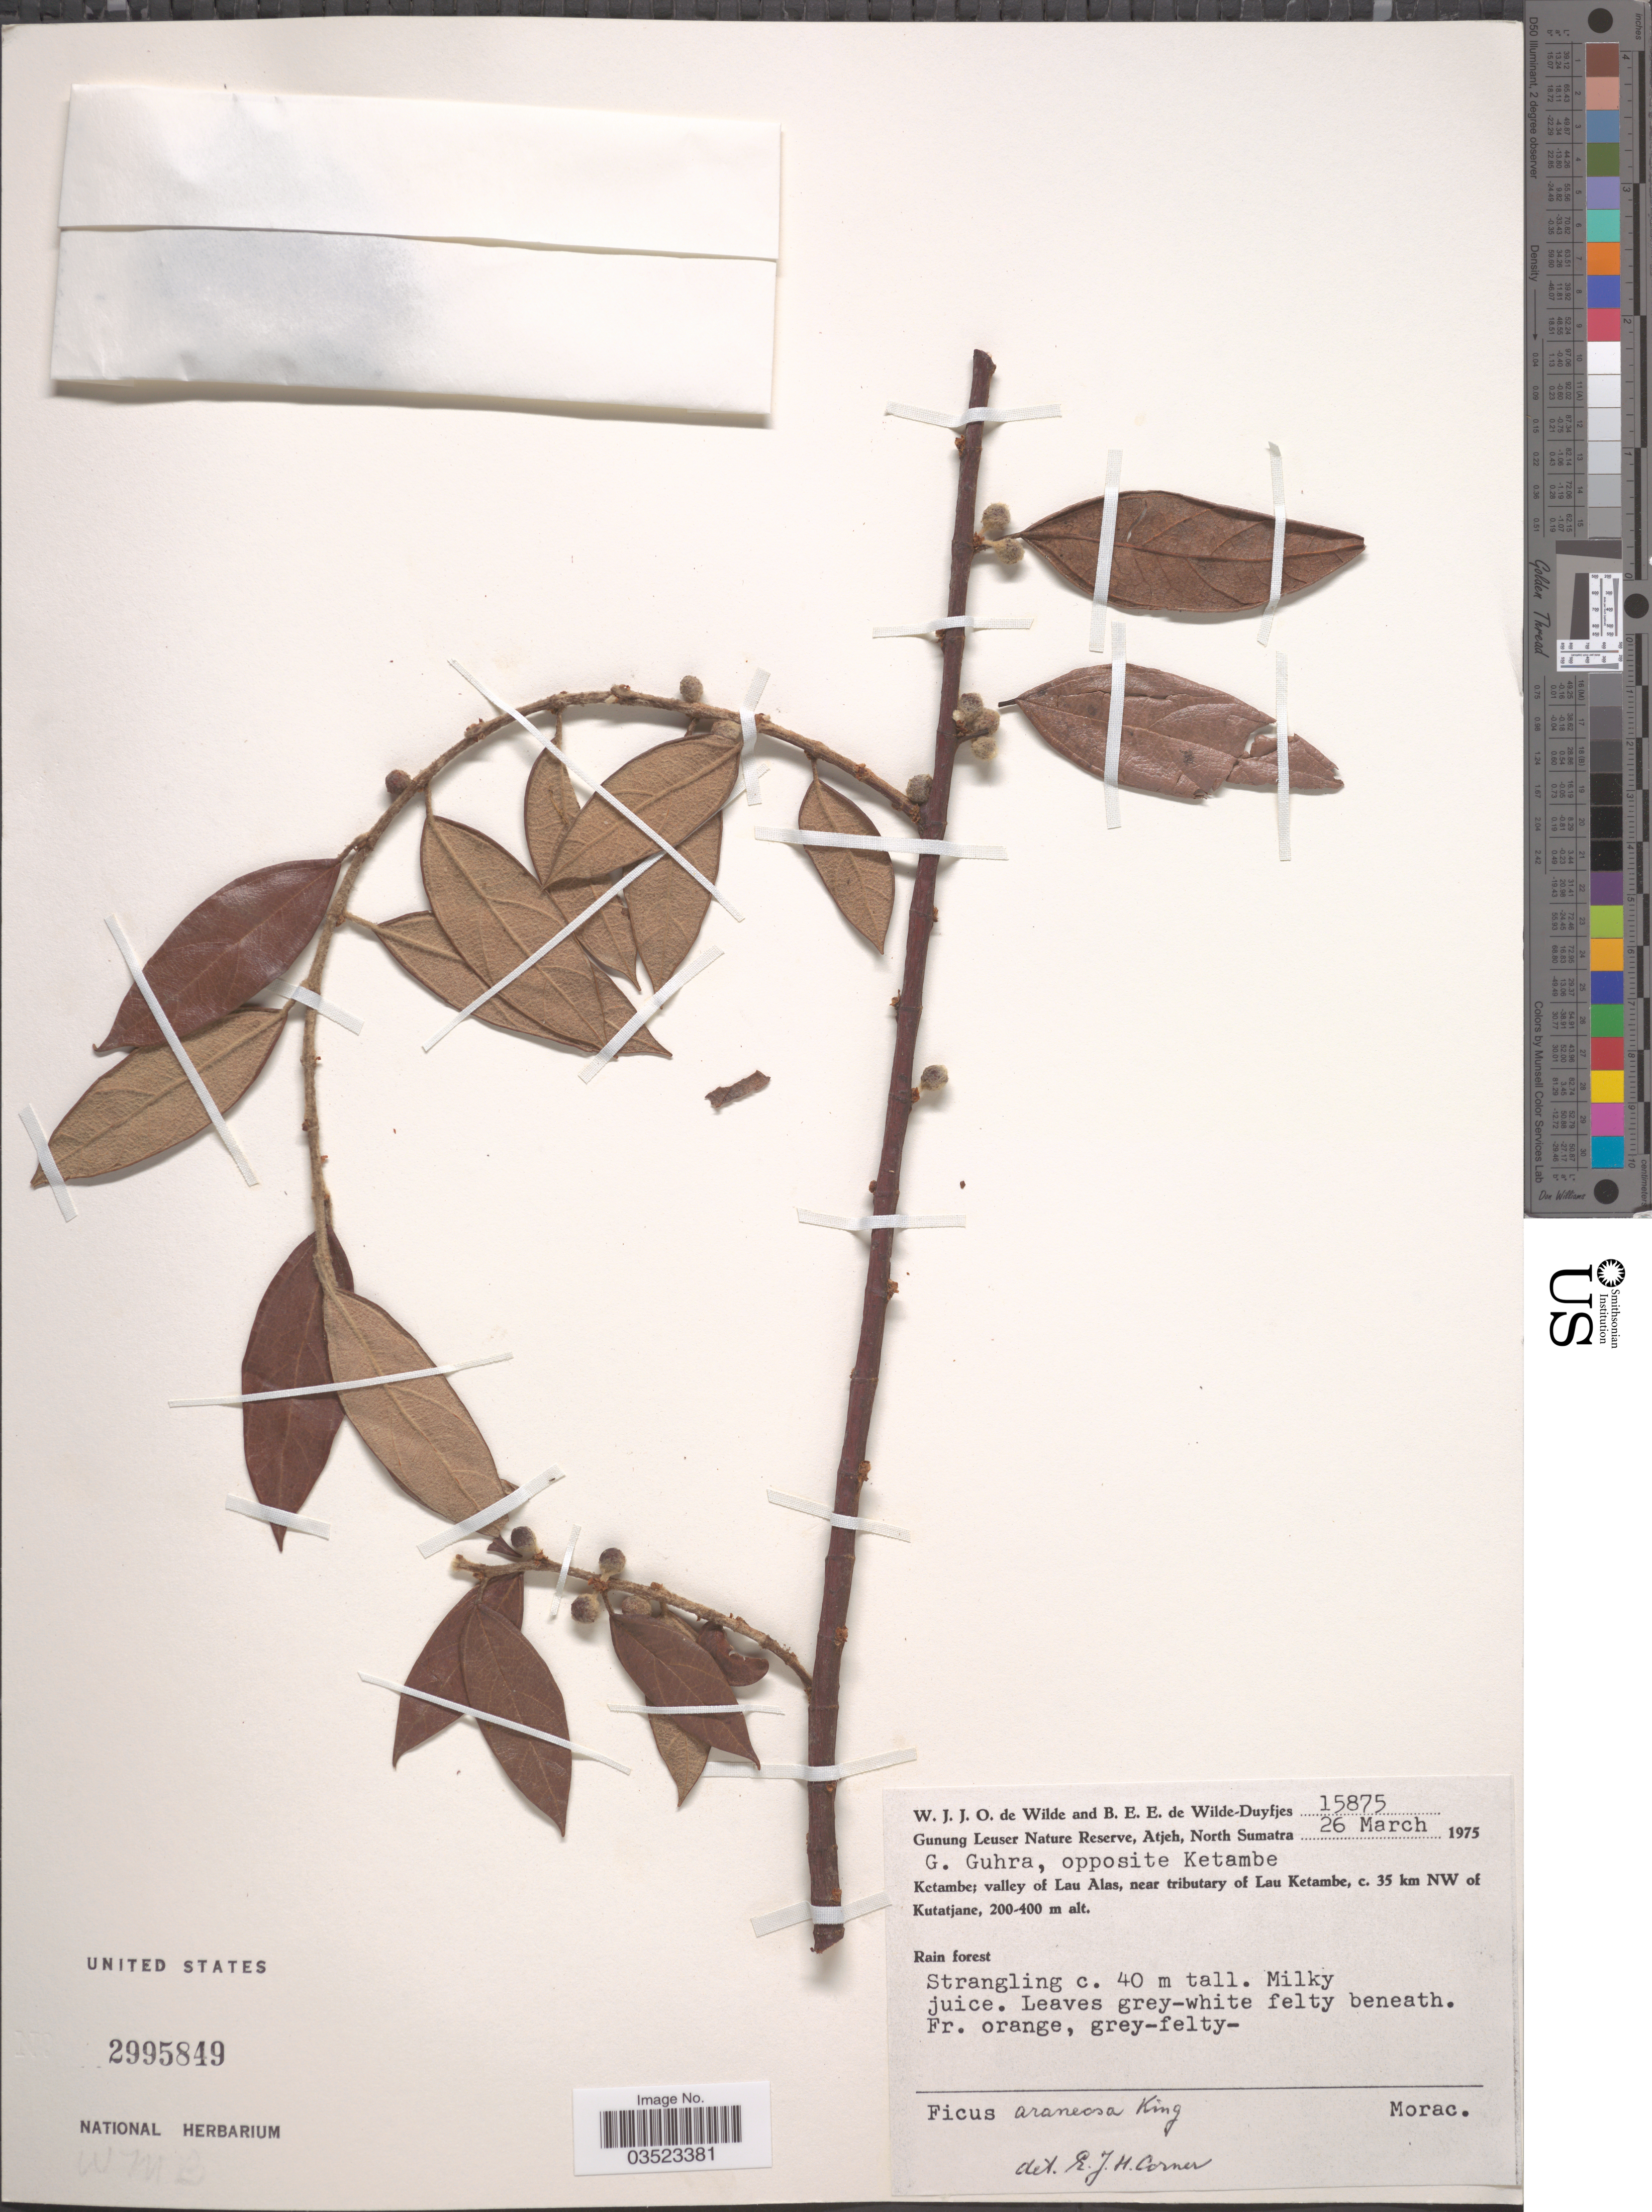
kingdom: Plantae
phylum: Tracheophyta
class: Magnoliopsida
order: Rosales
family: Moraceae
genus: Ficus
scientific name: Ficus araneosa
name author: King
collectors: W. J. de Wilde & B. E. de Wilde-Duyfjes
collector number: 15875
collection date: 1975-03-26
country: Indonesia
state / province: Sumatra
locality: Gunung Leuser Nature Reserve, Atjeh, North Sumatra. G. Guhra, opposite Ketambe. Ketambe; valley of Lau Alas, near tributary of Lau Ketambe, c. 35 km NW of Kutatjane.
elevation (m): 200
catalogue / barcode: US 2995849